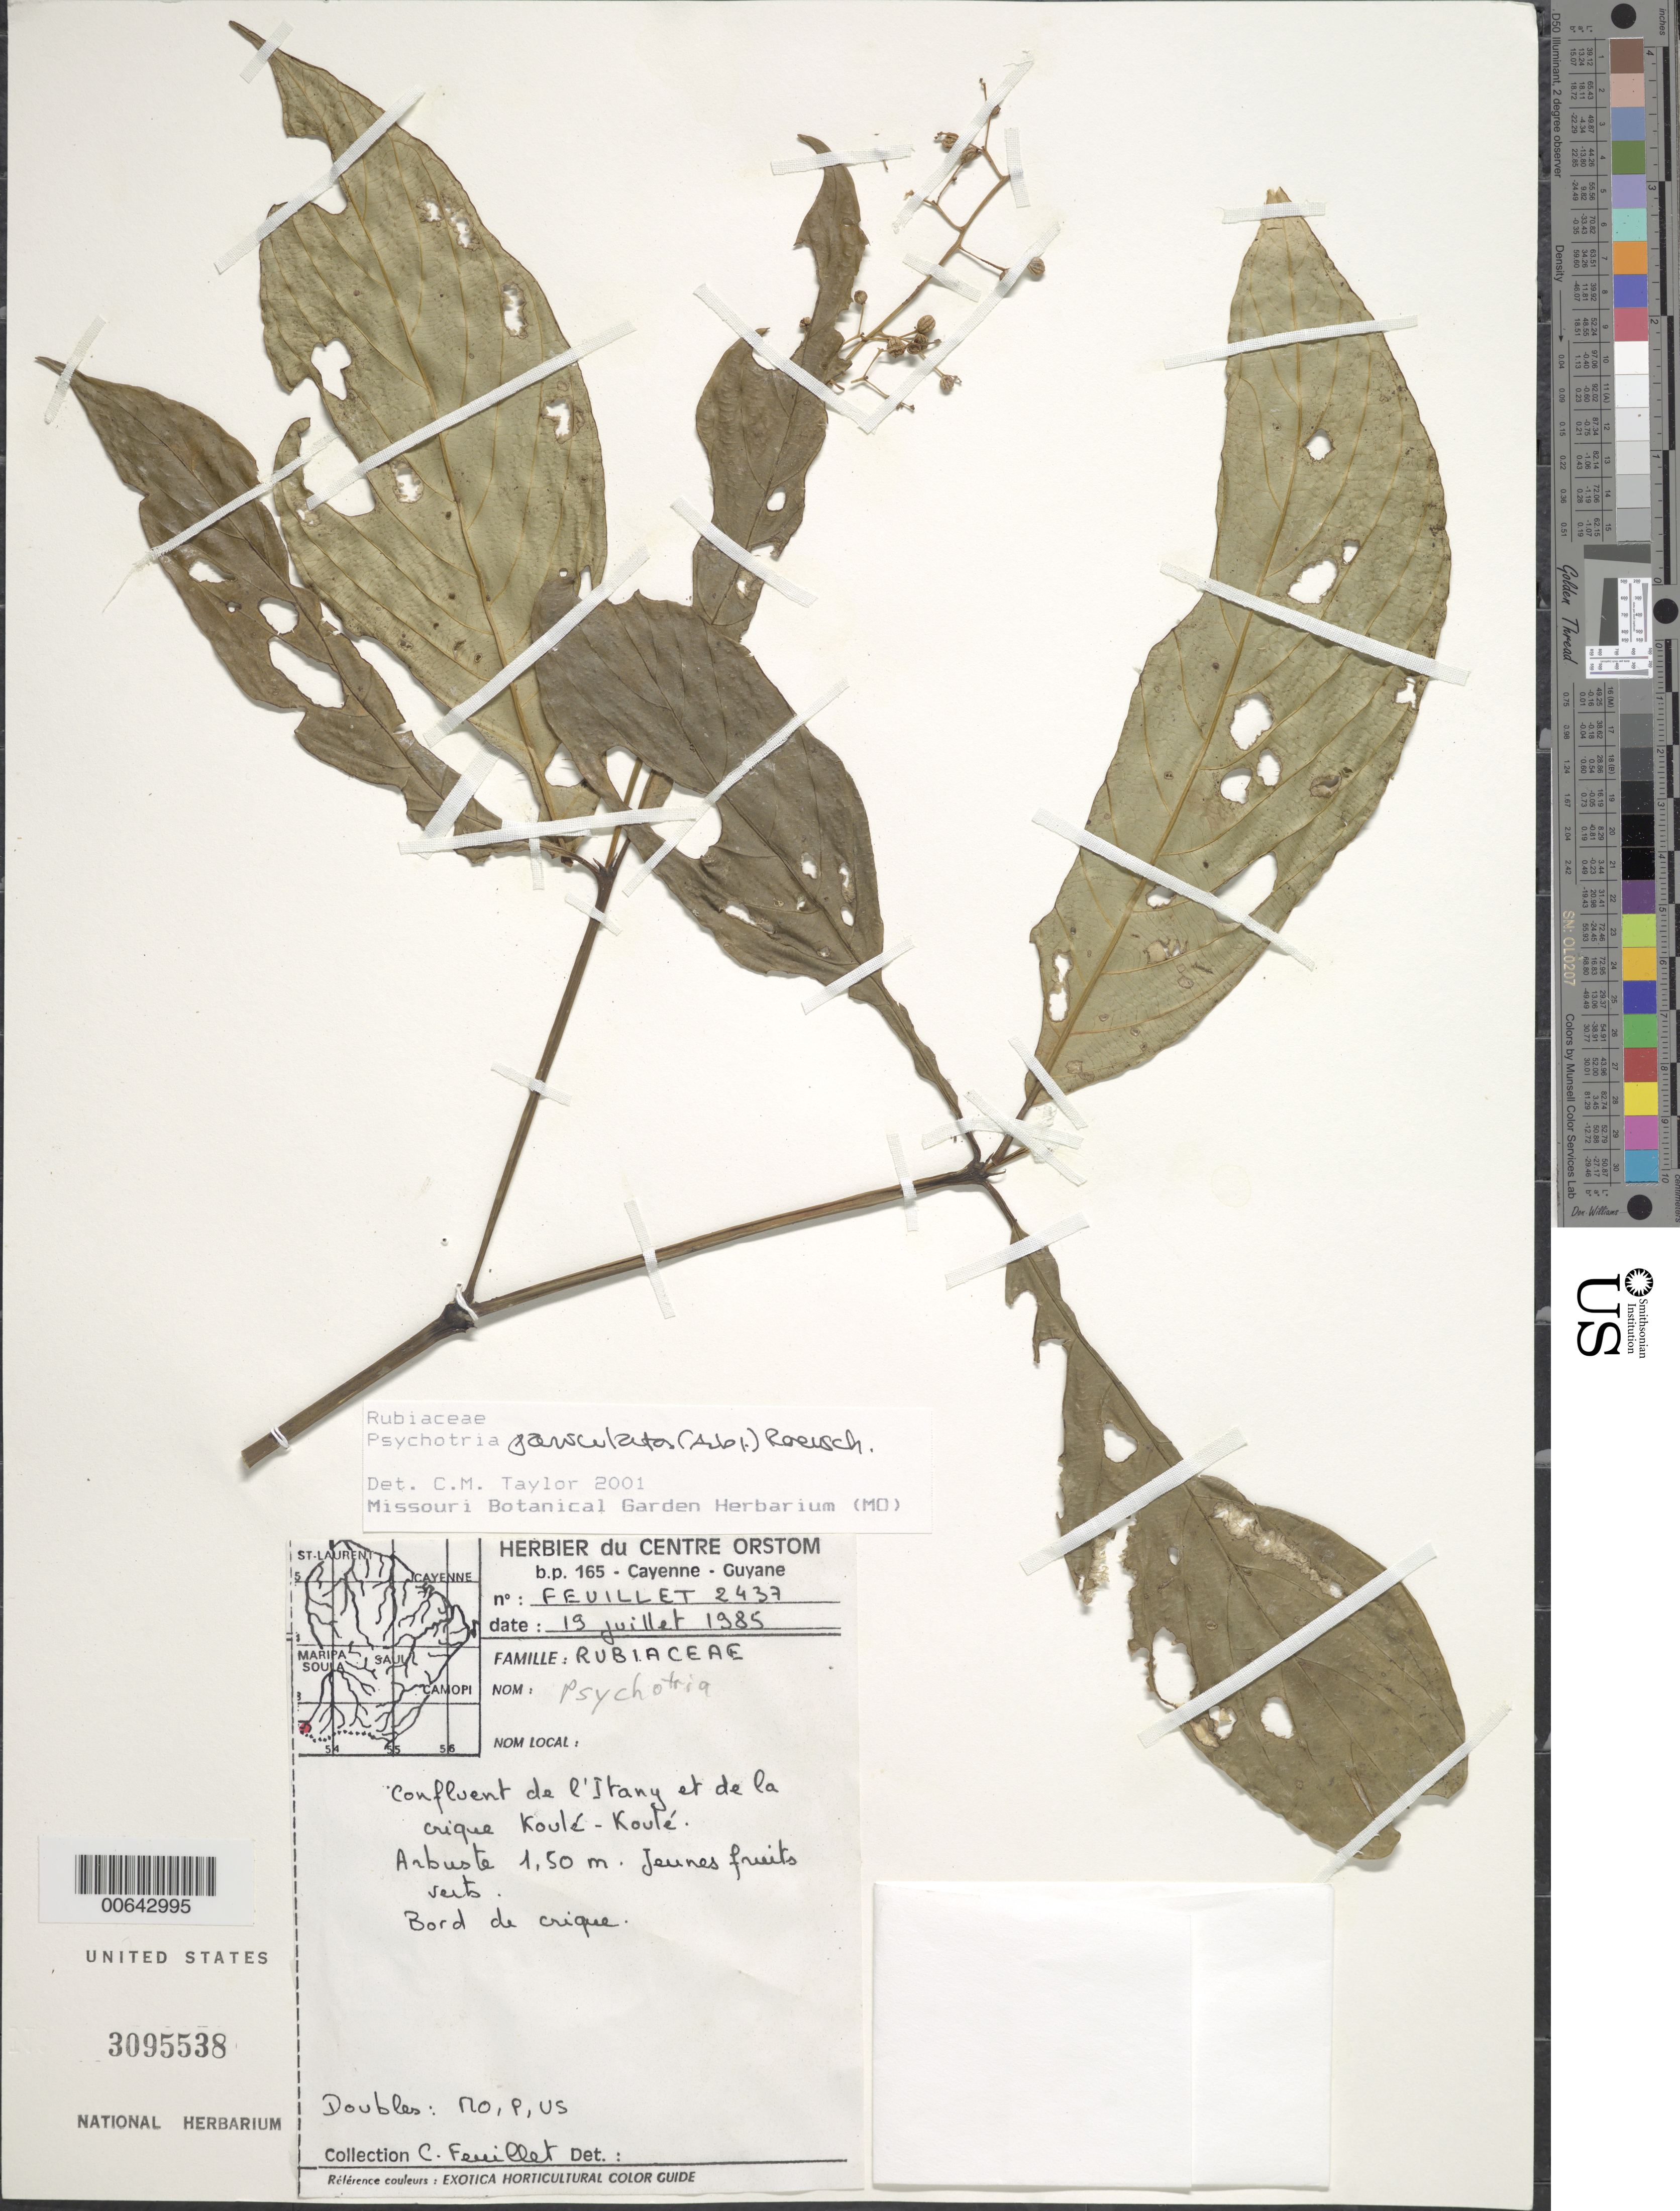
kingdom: Plantae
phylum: Tracheophyta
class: Magnoliopsida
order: Gentianales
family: Rubiaceae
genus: Palicourea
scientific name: Palicourea aubletii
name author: Delprete & J.H. Kirkbr.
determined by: Kirkbride, J. H., Jr.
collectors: C. Feuillet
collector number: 2437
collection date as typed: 19-Jul-85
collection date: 1985-07-19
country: French Guiana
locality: Rivière Itany, confluent avec de la crique Koulé-Koulé, Monts Tumuc-Humac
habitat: Along creek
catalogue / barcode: US 3095538